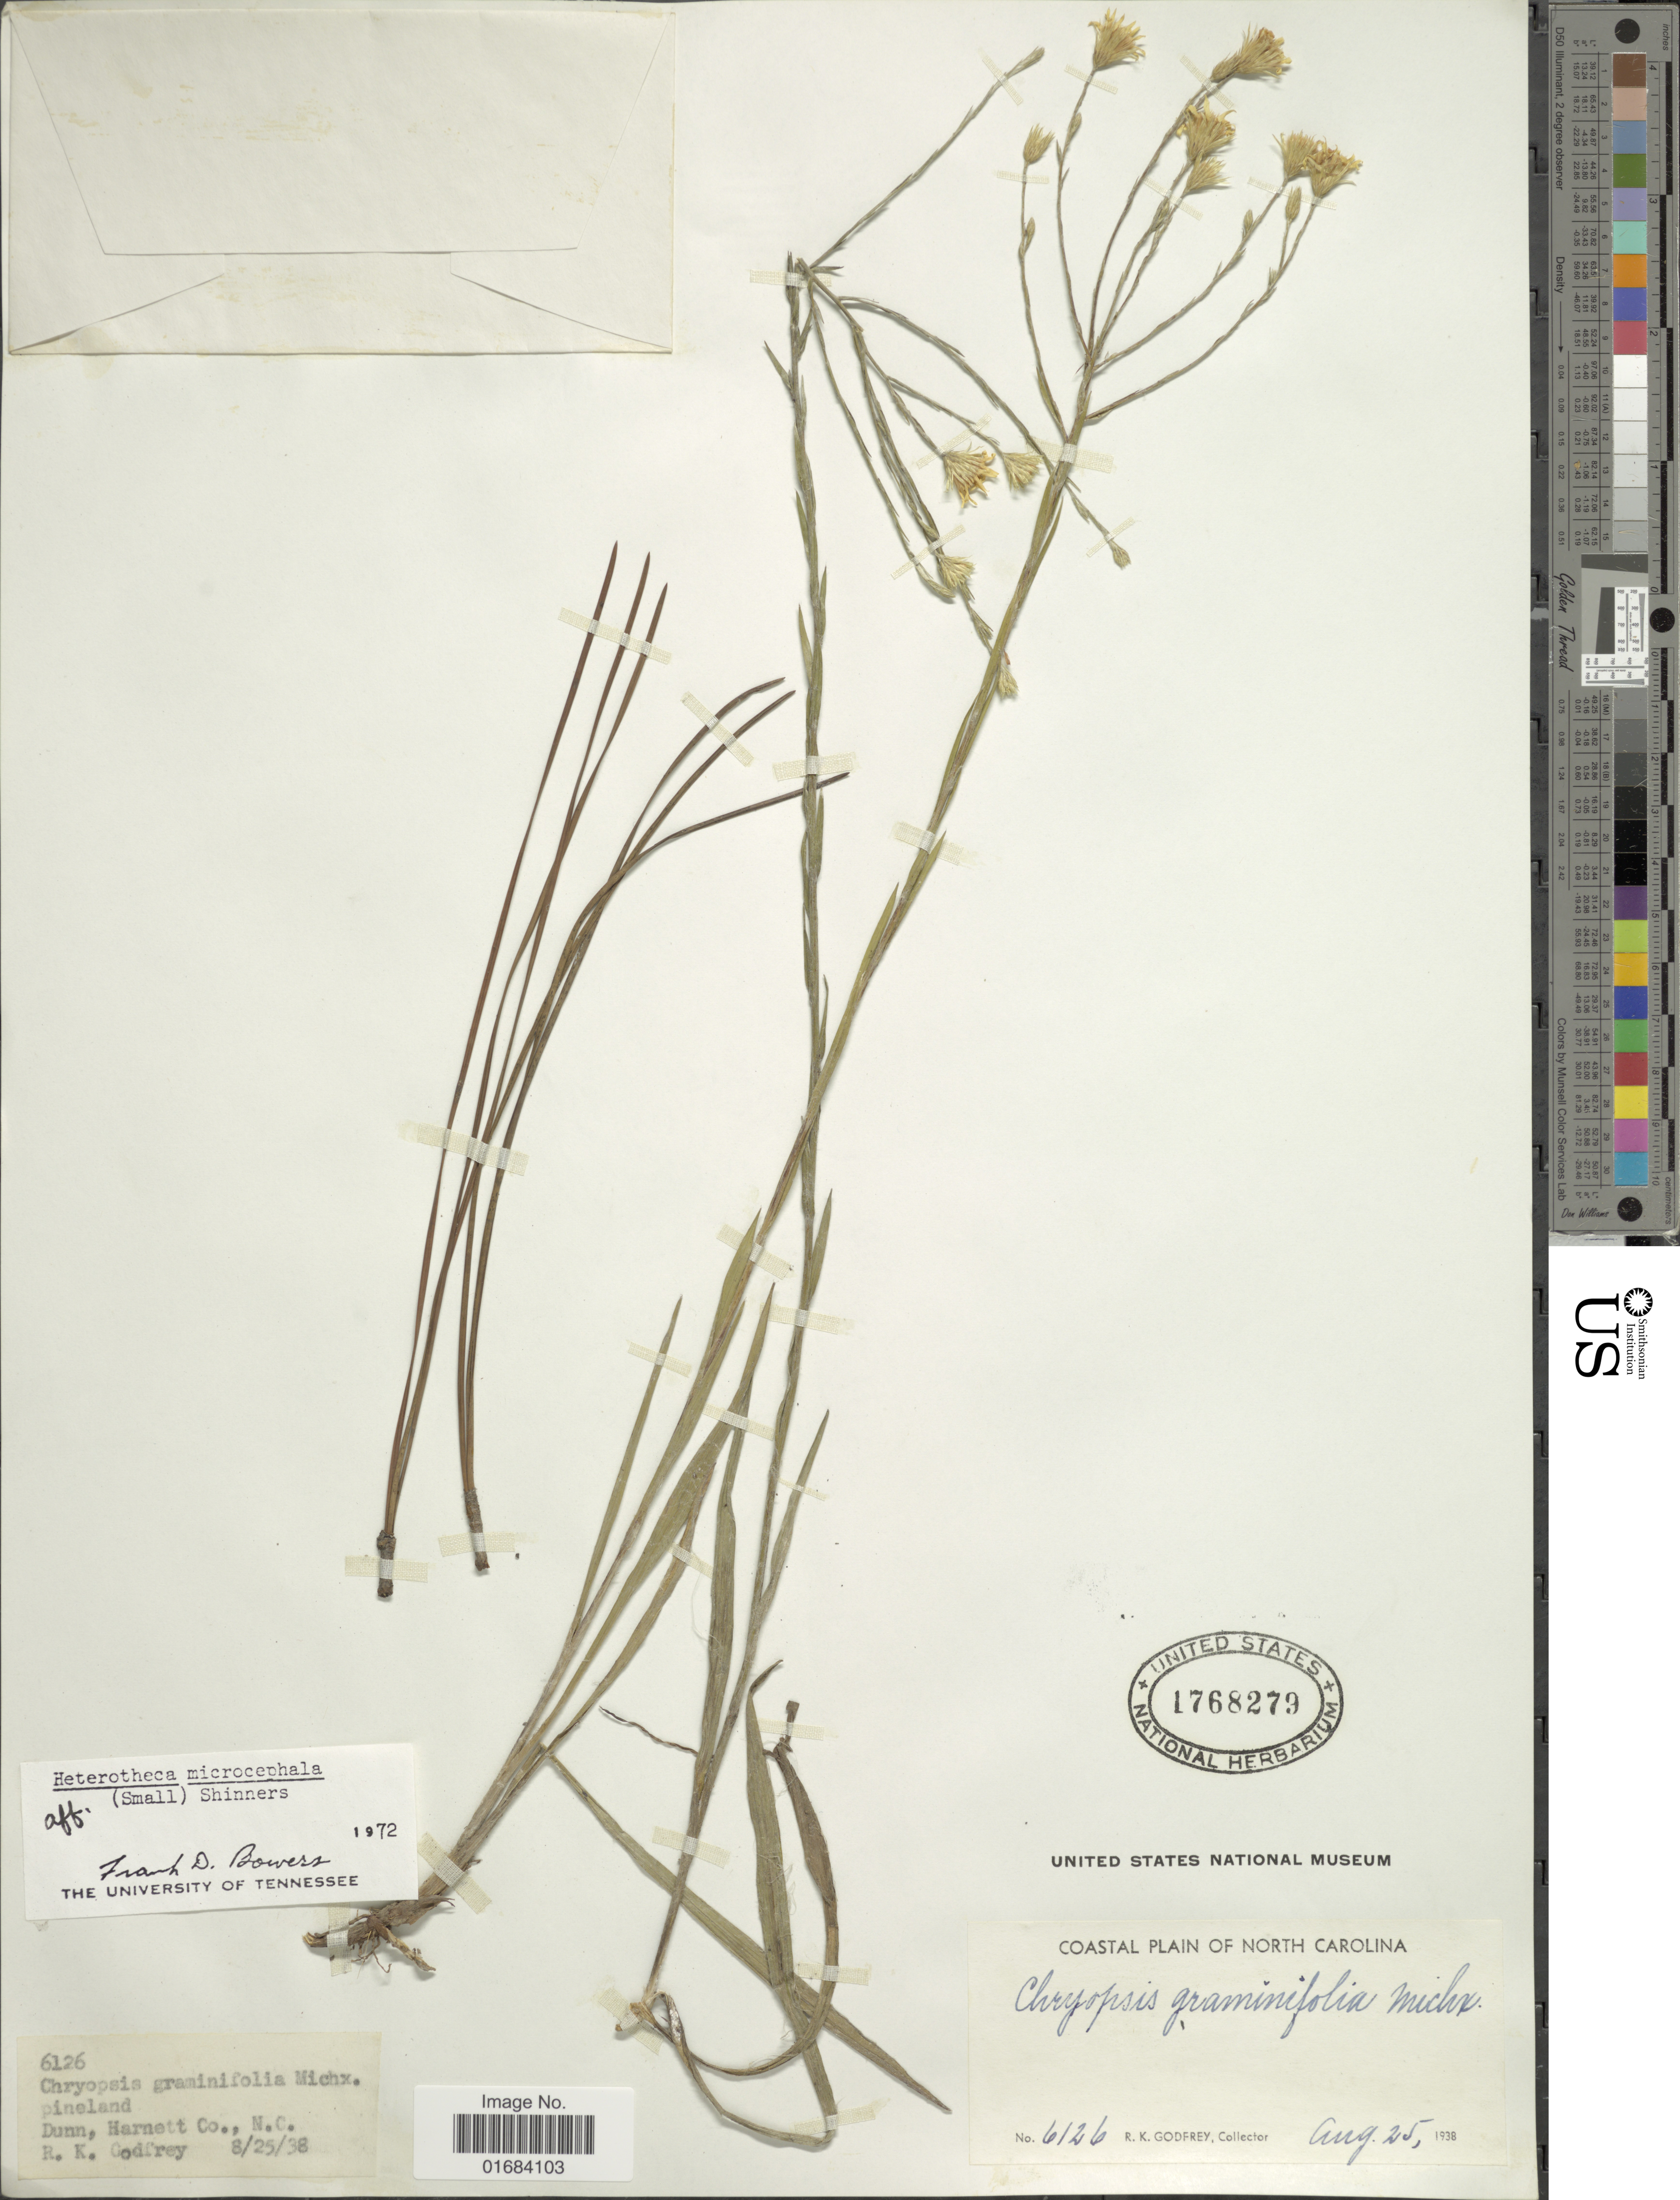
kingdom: Plantae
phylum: Tracheophyta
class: Magnoliopsida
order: Asterales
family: Asteraceae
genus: Pityopsis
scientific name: Pityopsis microcephala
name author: Small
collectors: R. K. Godfrey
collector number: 6126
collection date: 1938-08-25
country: United States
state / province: North Carolina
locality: Coastal Plain of North Carolina, Pineland, Dunn, Harnett Co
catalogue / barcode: US 1768279